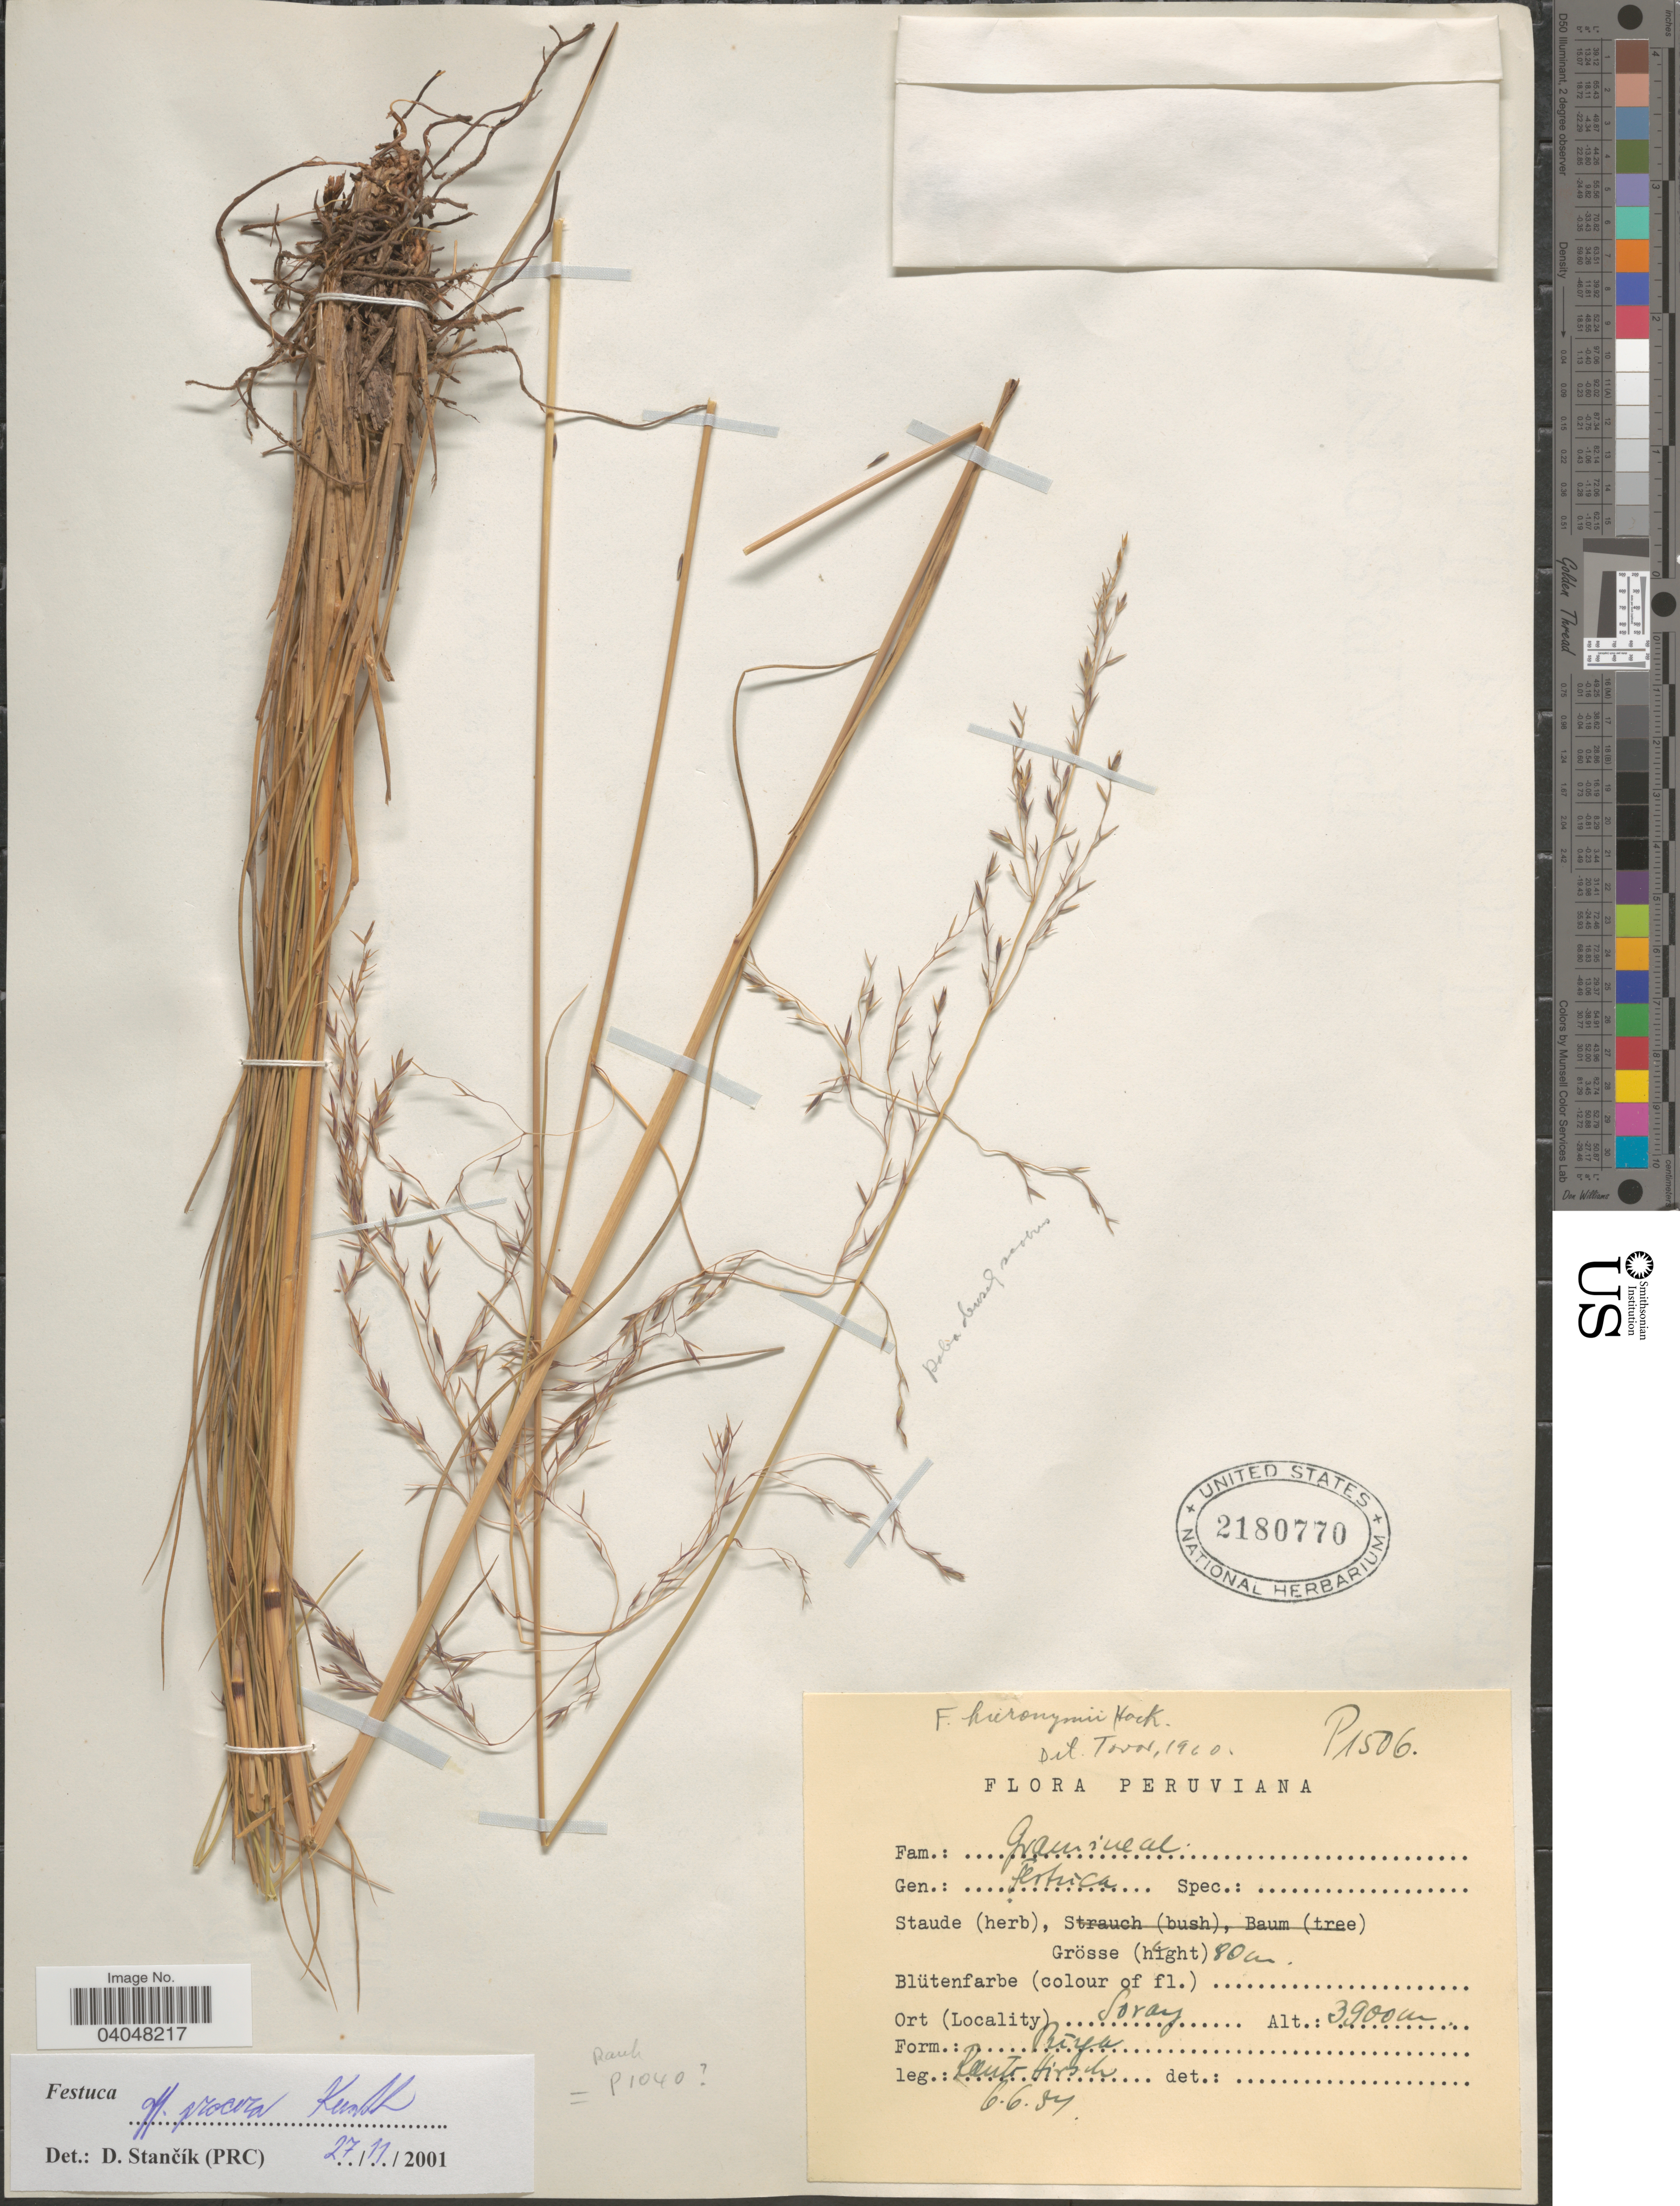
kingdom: Plantae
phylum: Tracheophyta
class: Liliopsida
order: Poales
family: Poaceae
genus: Festuca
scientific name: Festuca procera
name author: Kunth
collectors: W. Rauh & G. Hirsch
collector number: P1506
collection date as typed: Transcribed d/m/y: 6/6/54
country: Peru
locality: Soray.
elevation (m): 3900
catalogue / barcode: US 2180770